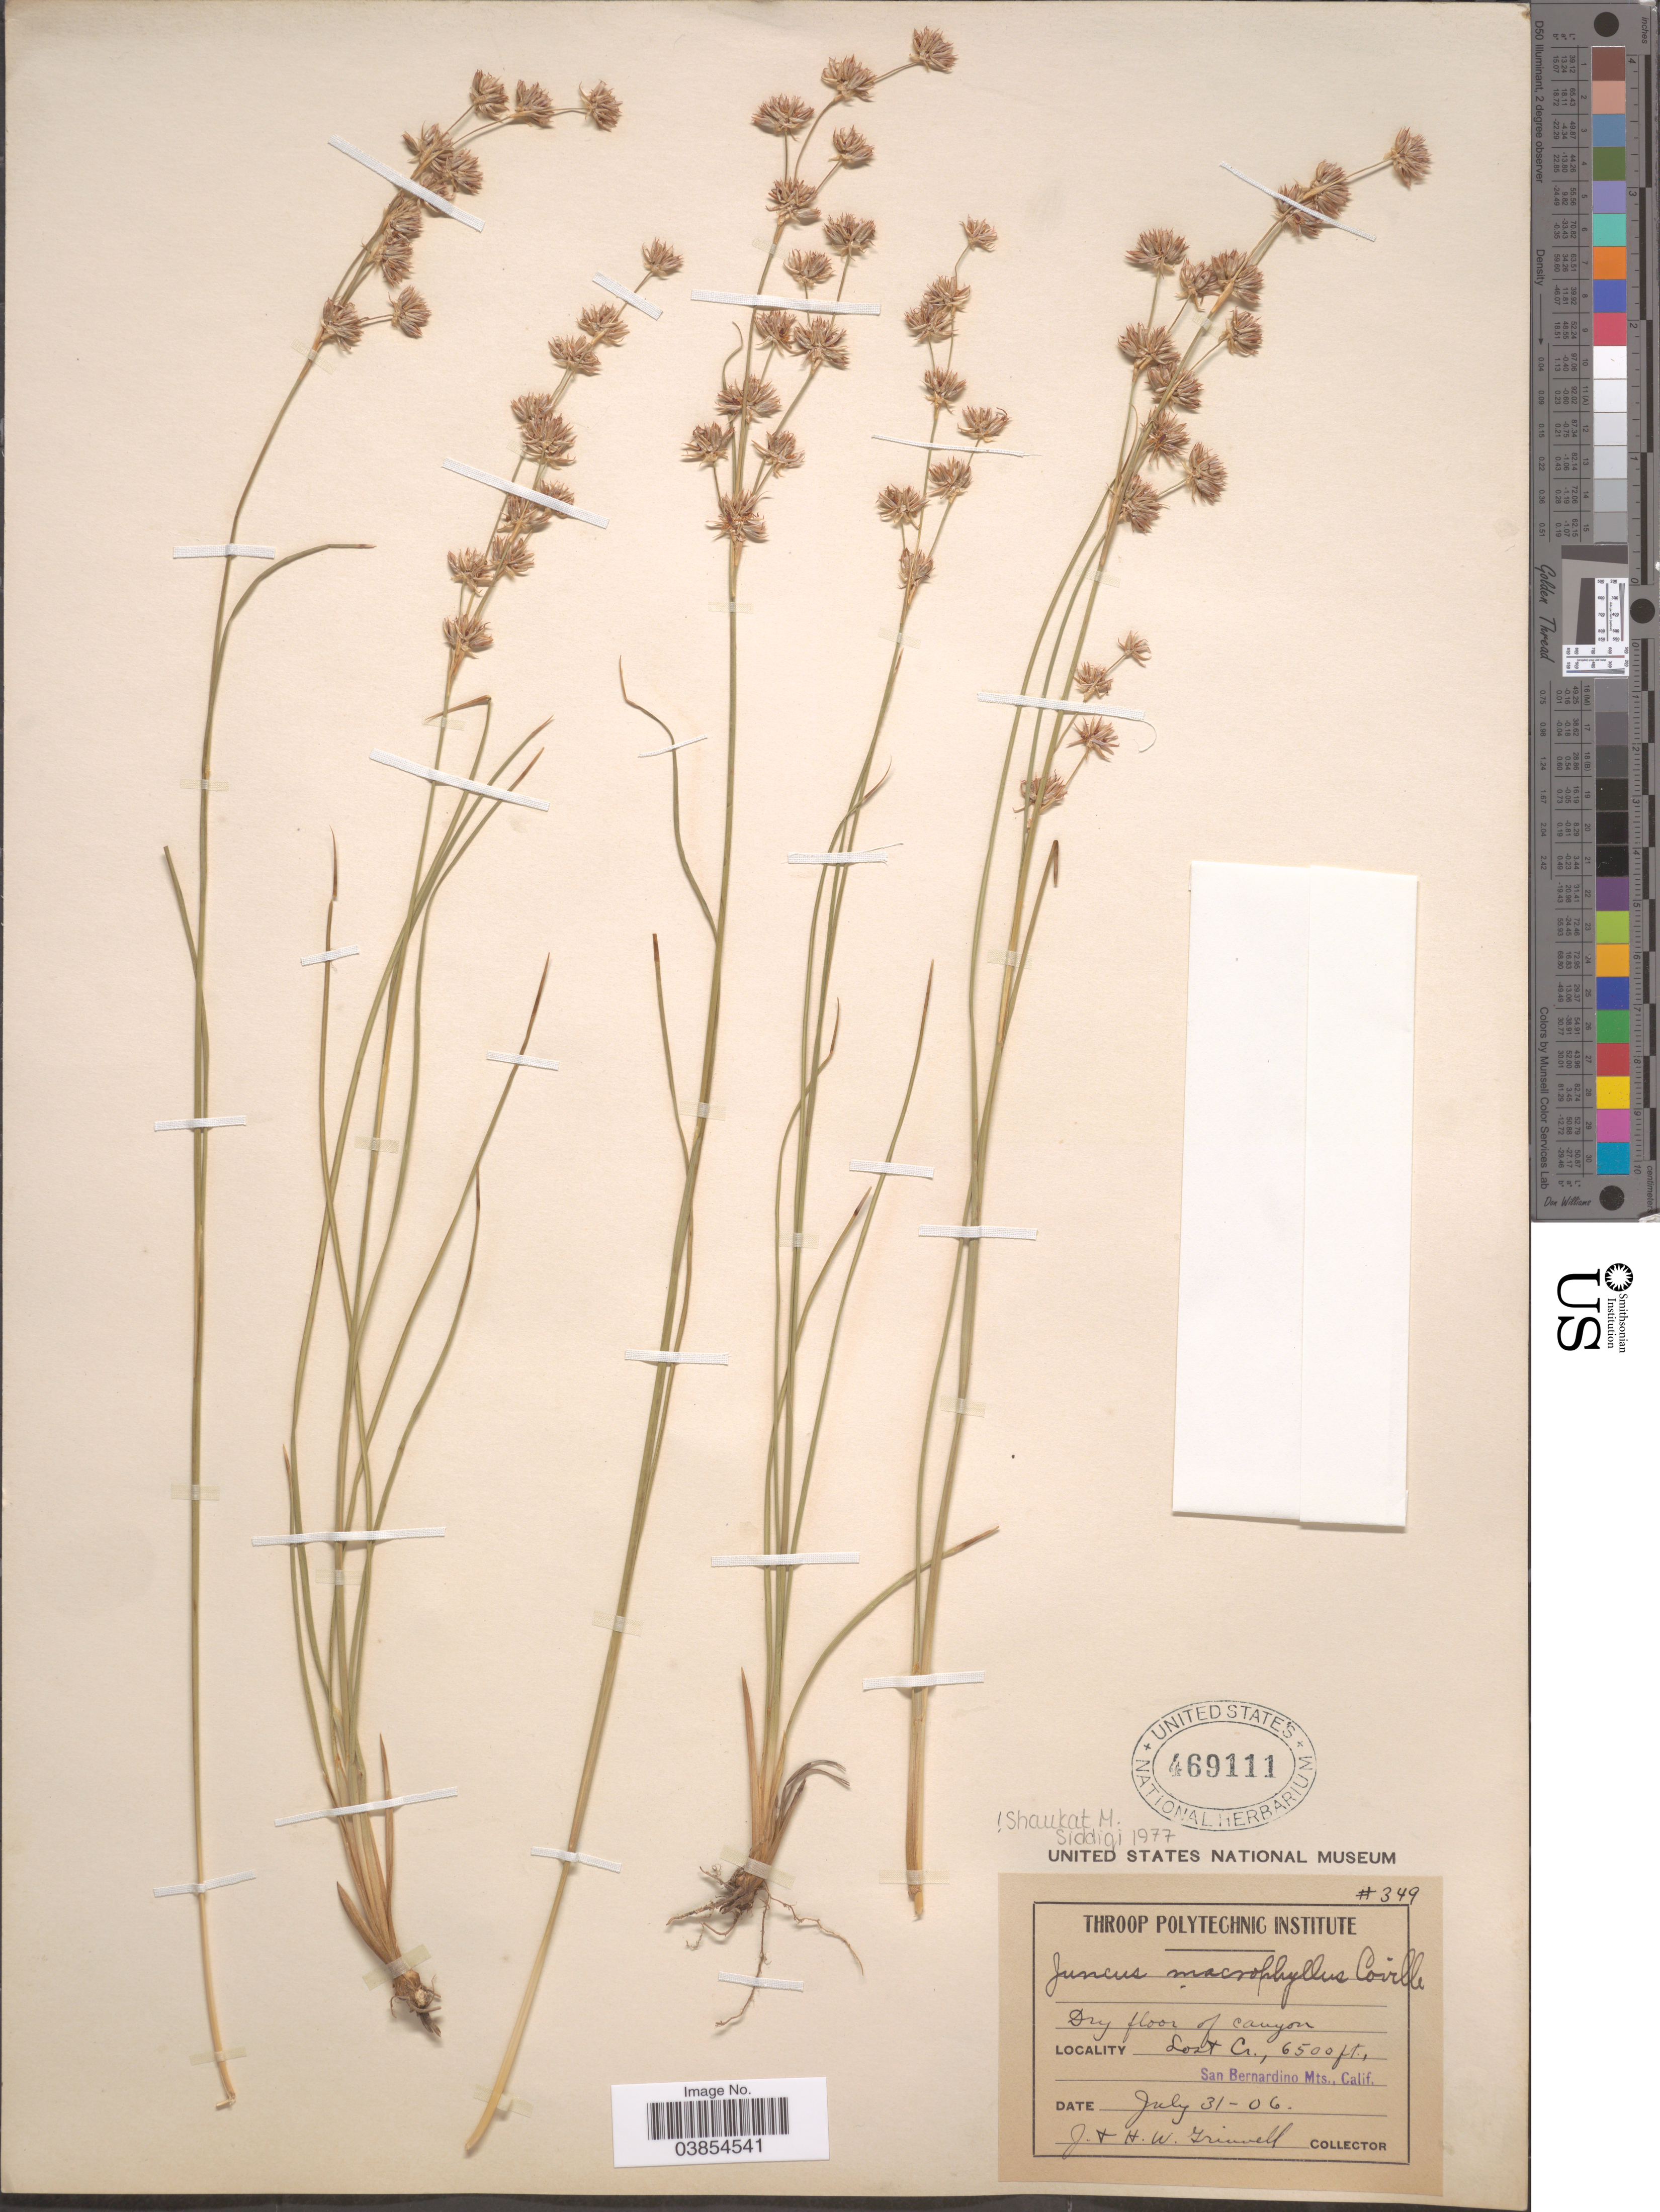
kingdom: Plantae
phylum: Tracheophyta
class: Liliopsida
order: Poales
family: Juncaceae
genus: Juncus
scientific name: Juncus macrophyllus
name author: Coville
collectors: J. Grinnell & H. Grinnell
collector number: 349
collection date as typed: Transcribed d/m/y: 31/7/6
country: United States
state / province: California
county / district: San Bernardino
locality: Dry floor of canyon. Lost Cr., San Bernardino Mts.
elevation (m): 1981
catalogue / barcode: US 469111